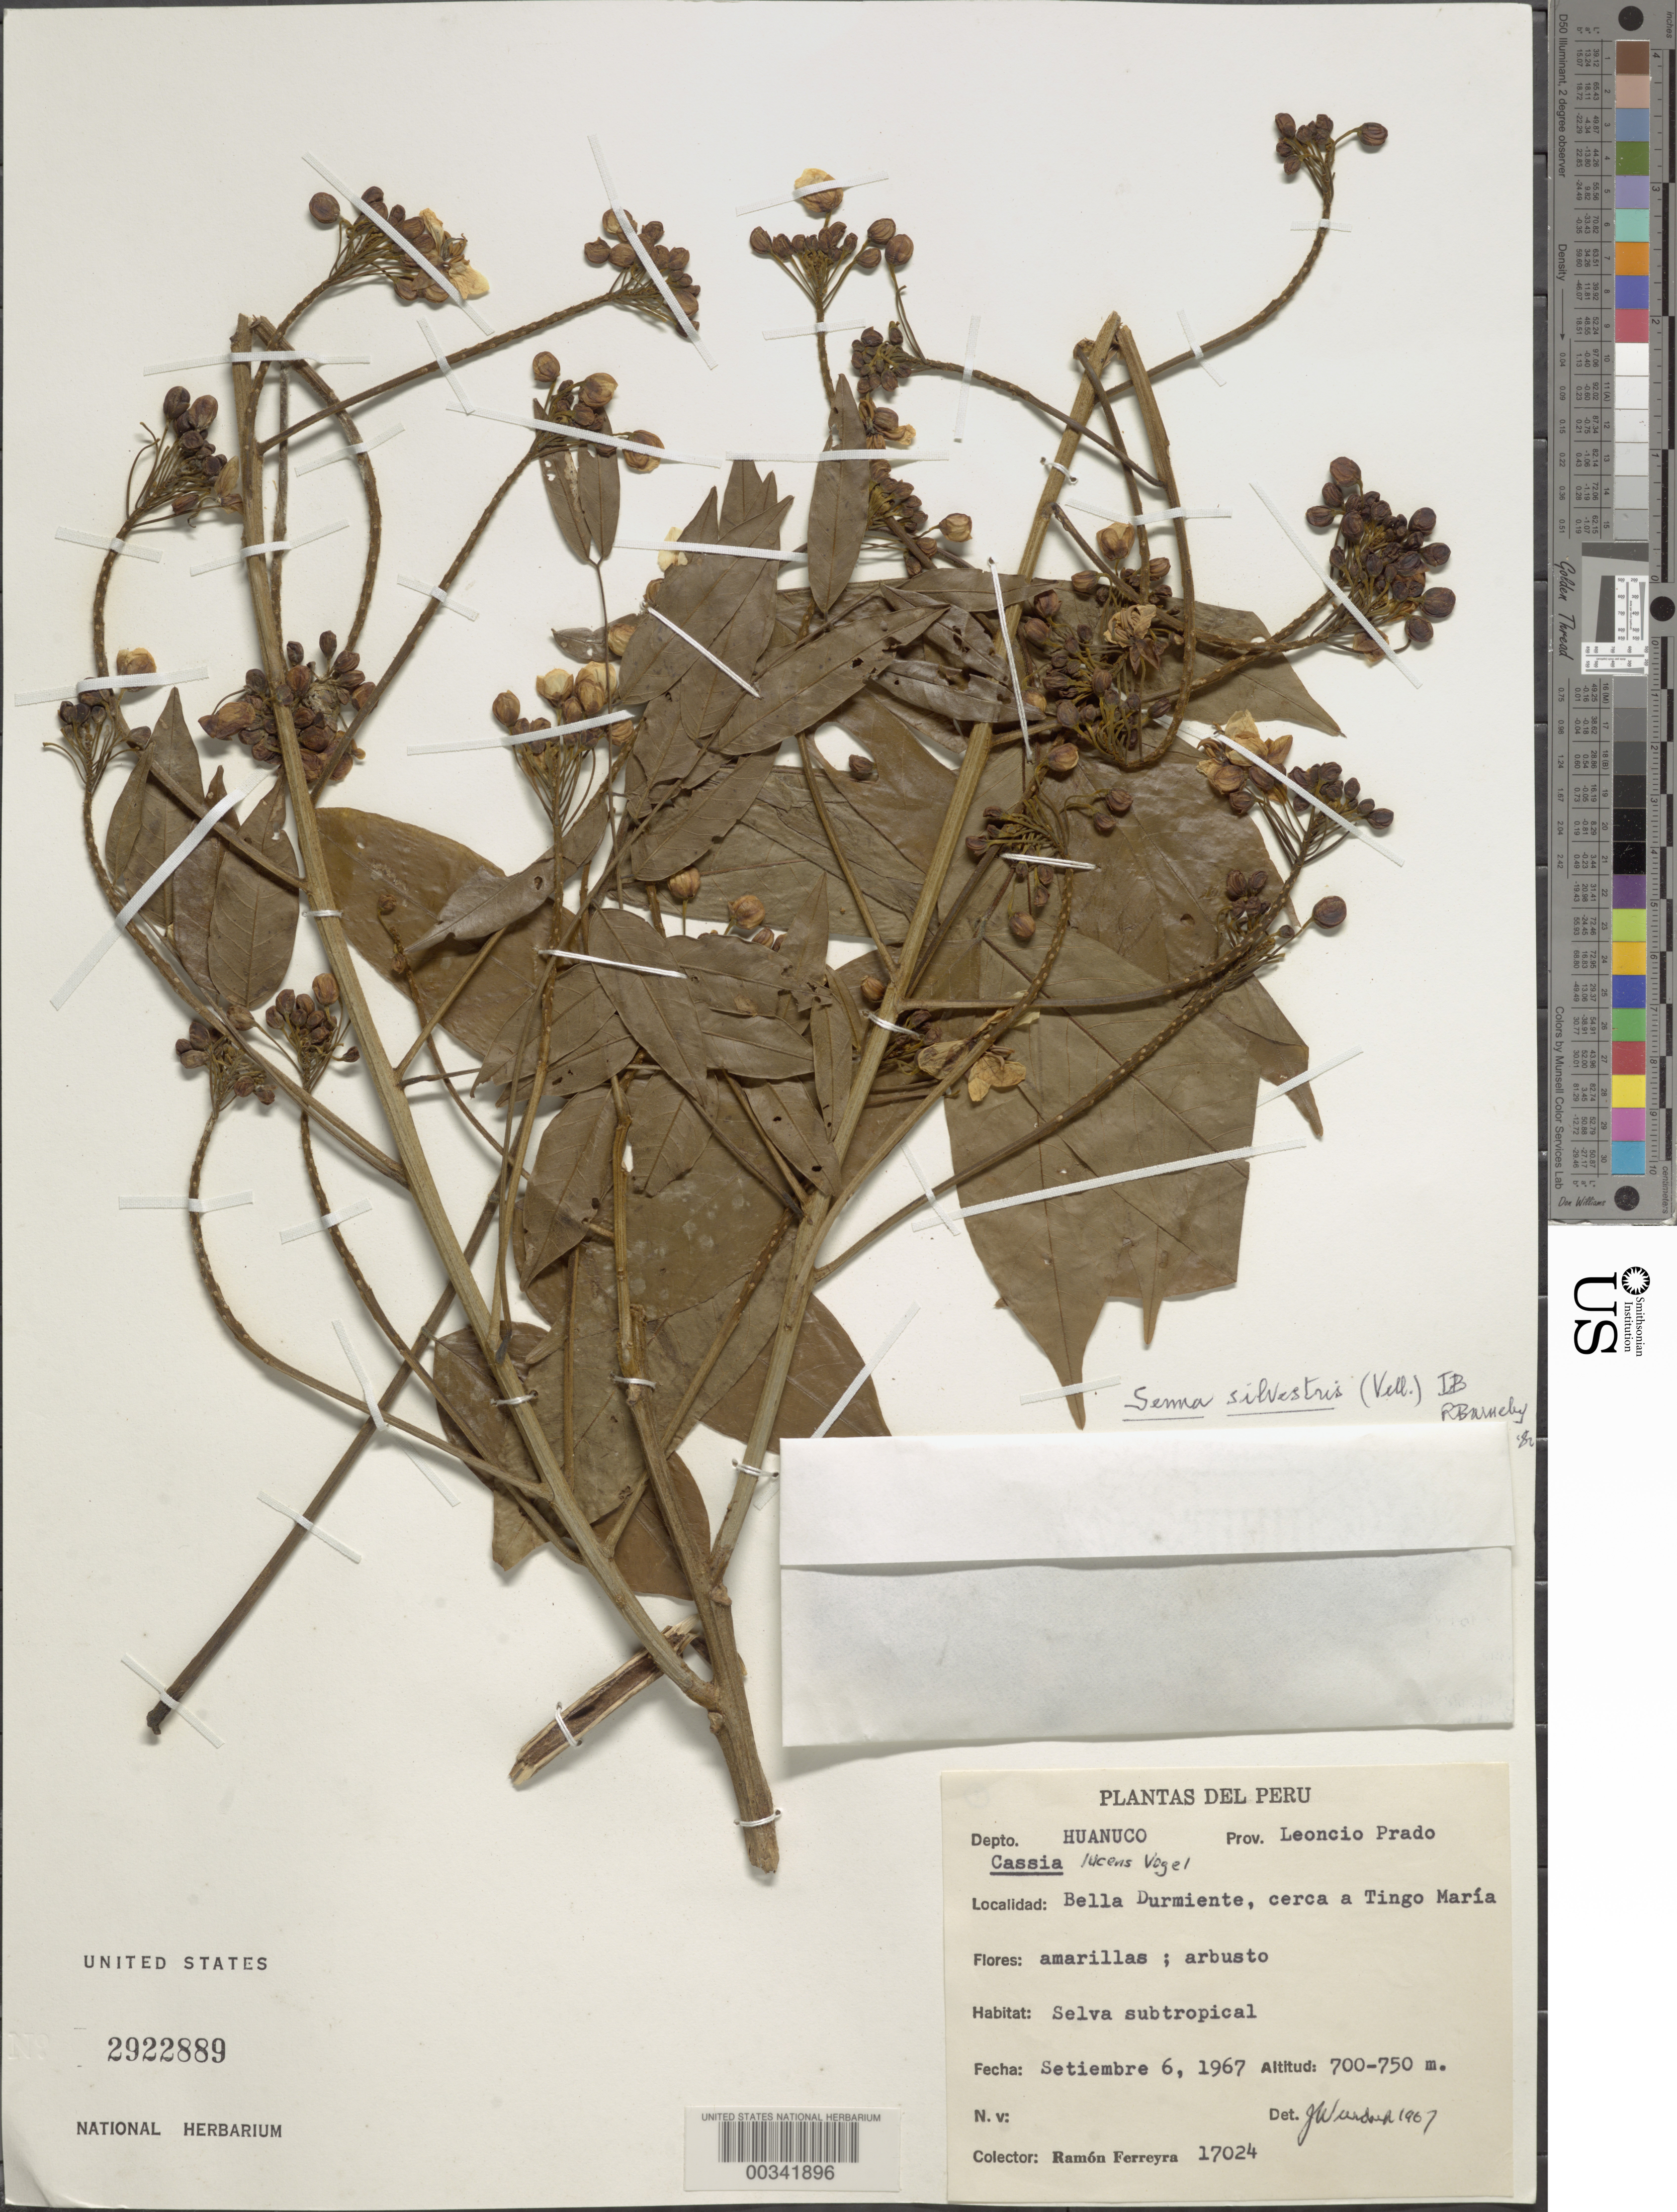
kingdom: Plantae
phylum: Tracheophyta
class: Magnoliopsida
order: Fabales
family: Fabaceae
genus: Senna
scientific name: Senna silvestris var. silvestris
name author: (Vell.) H.S. Irwin & Barneby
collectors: R. A. Ferreyra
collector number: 17024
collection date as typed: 06 Sep 1967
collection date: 1967-09-06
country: Peru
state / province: Huánuco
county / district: Leoncio Prado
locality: Bella Durmiente, cerca a Tingo María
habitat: Selva subtropical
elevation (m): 700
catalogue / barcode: US 2922889